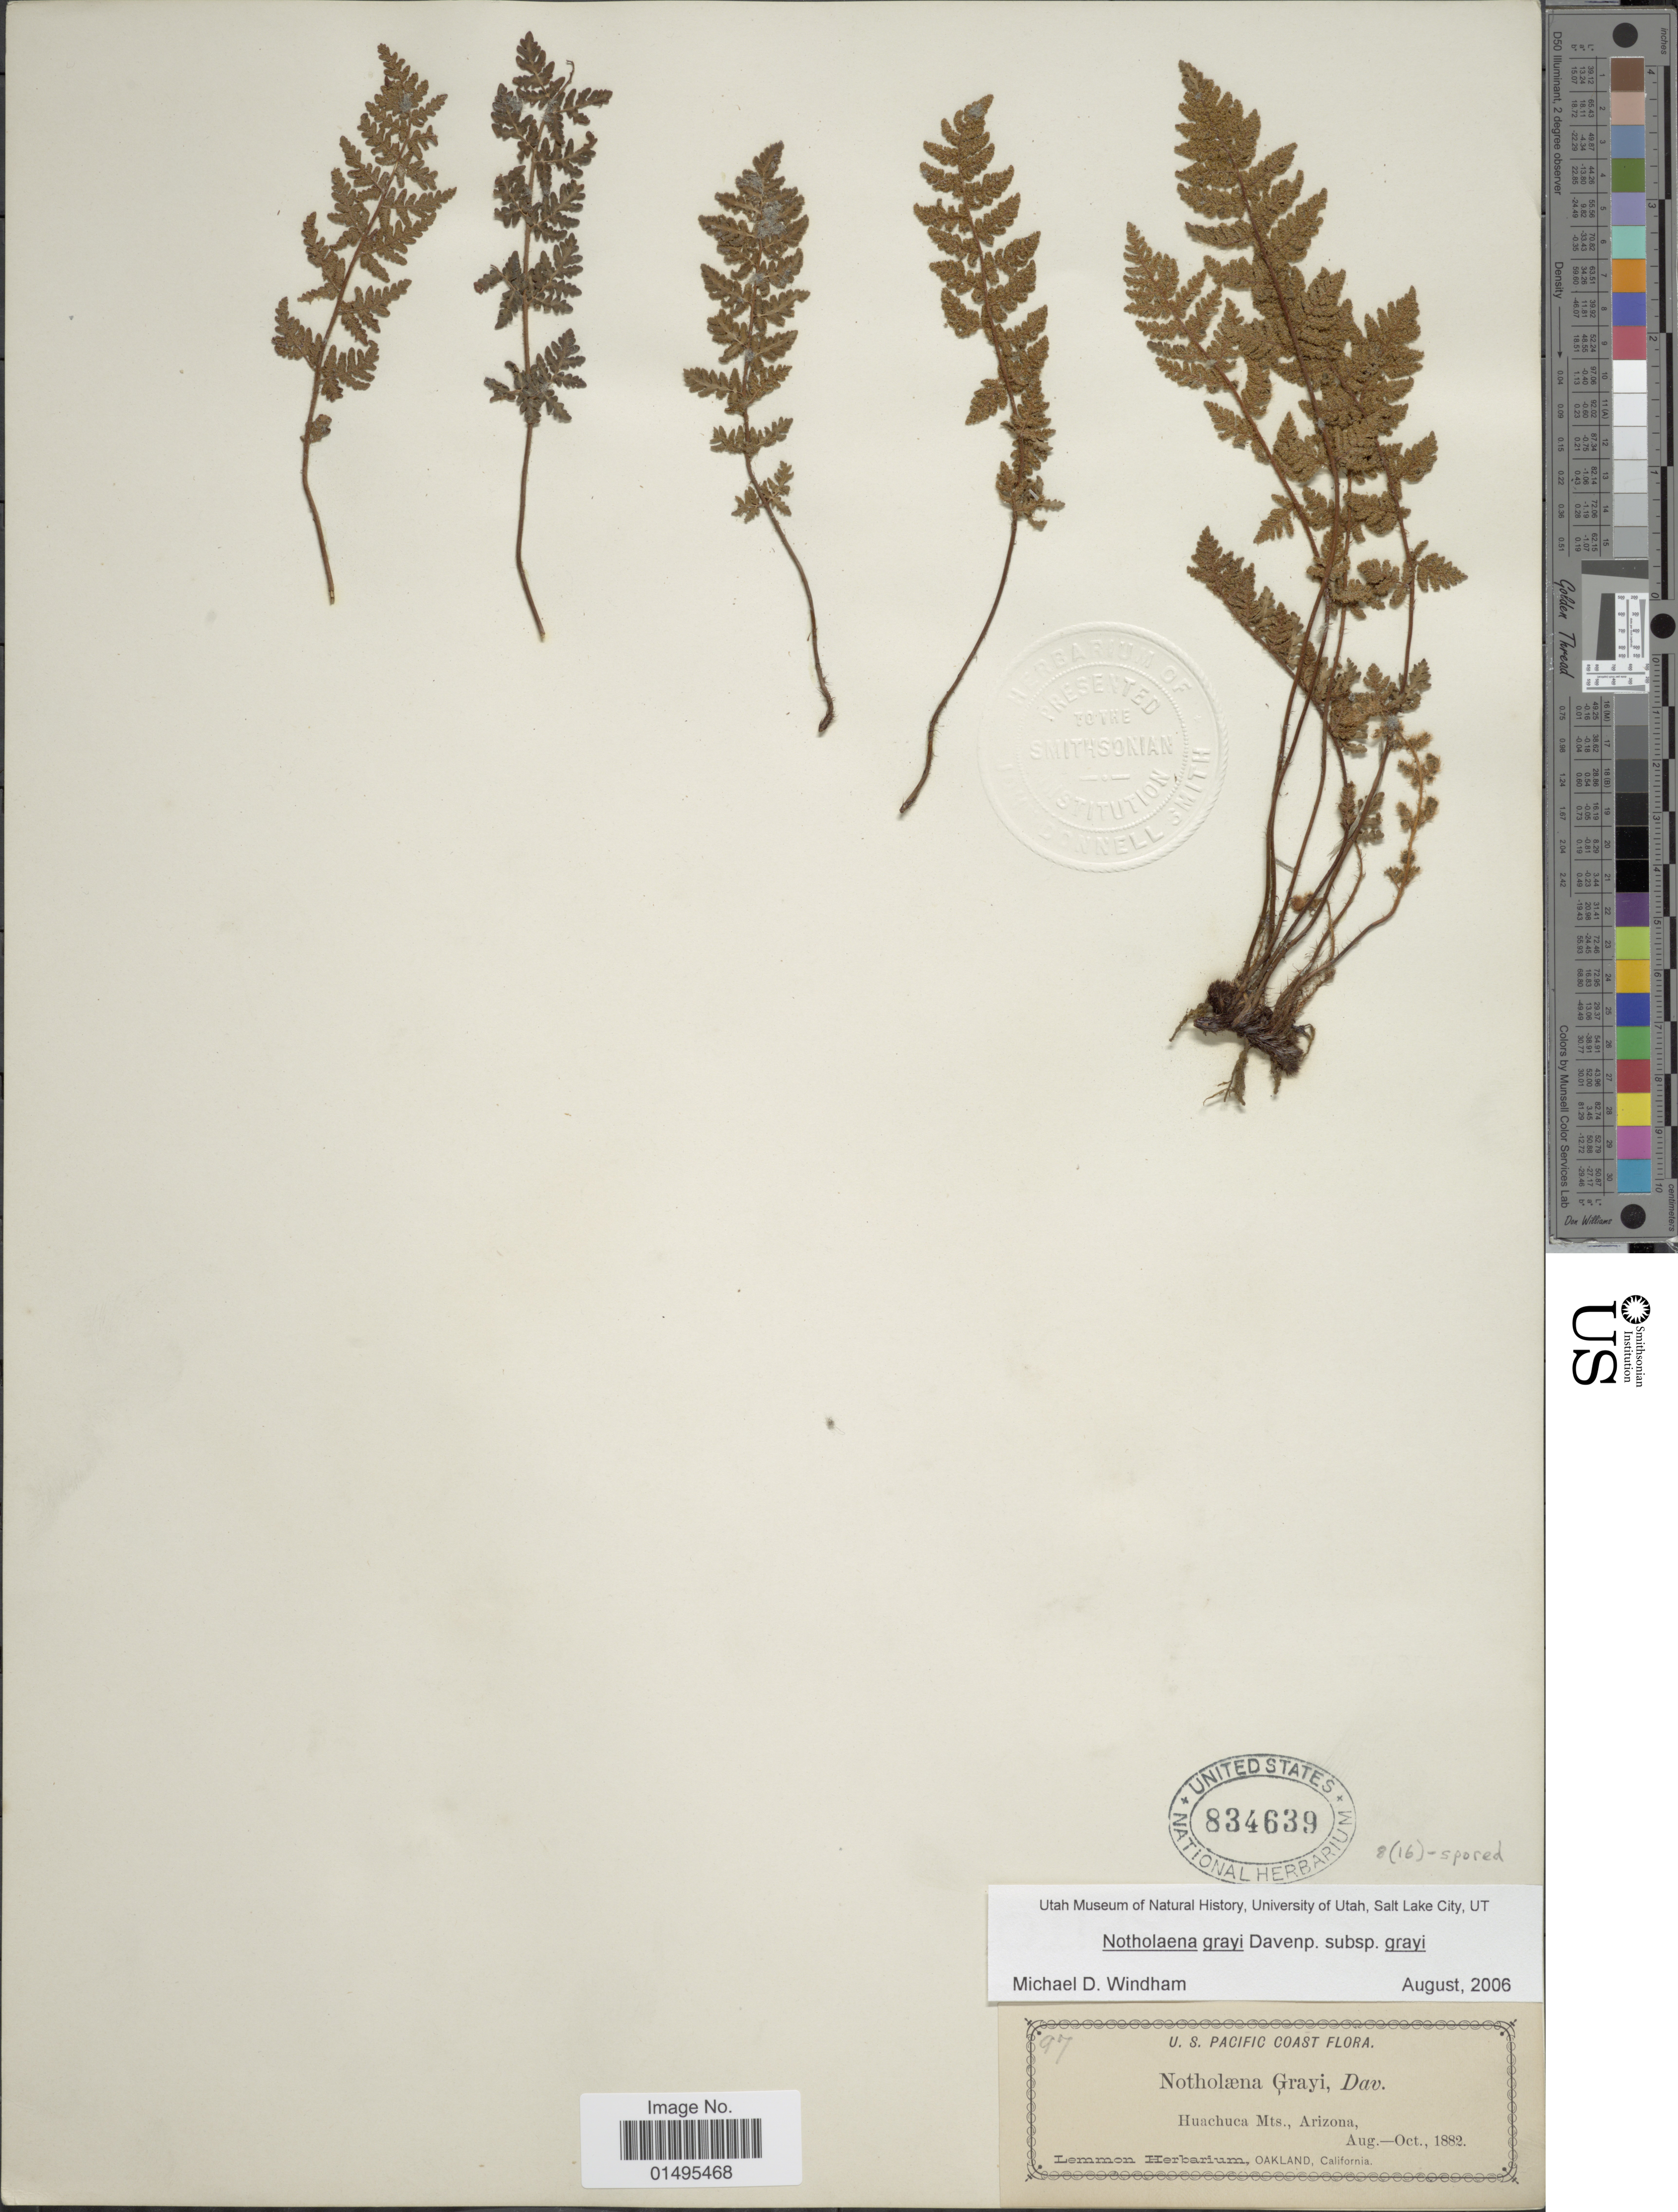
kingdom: Plantae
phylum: Tracheophyta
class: Polypodiopsida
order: Polypodiales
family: Pteridaceae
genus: Notholaena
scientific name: Notholaena grayi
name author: Davenp.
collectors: ex herb. Lemmon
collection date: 1882-08/1882-10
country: United States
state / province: Arizona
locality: Pacific Coast, Huachuca Mts., Arizona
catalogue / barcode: US 834639